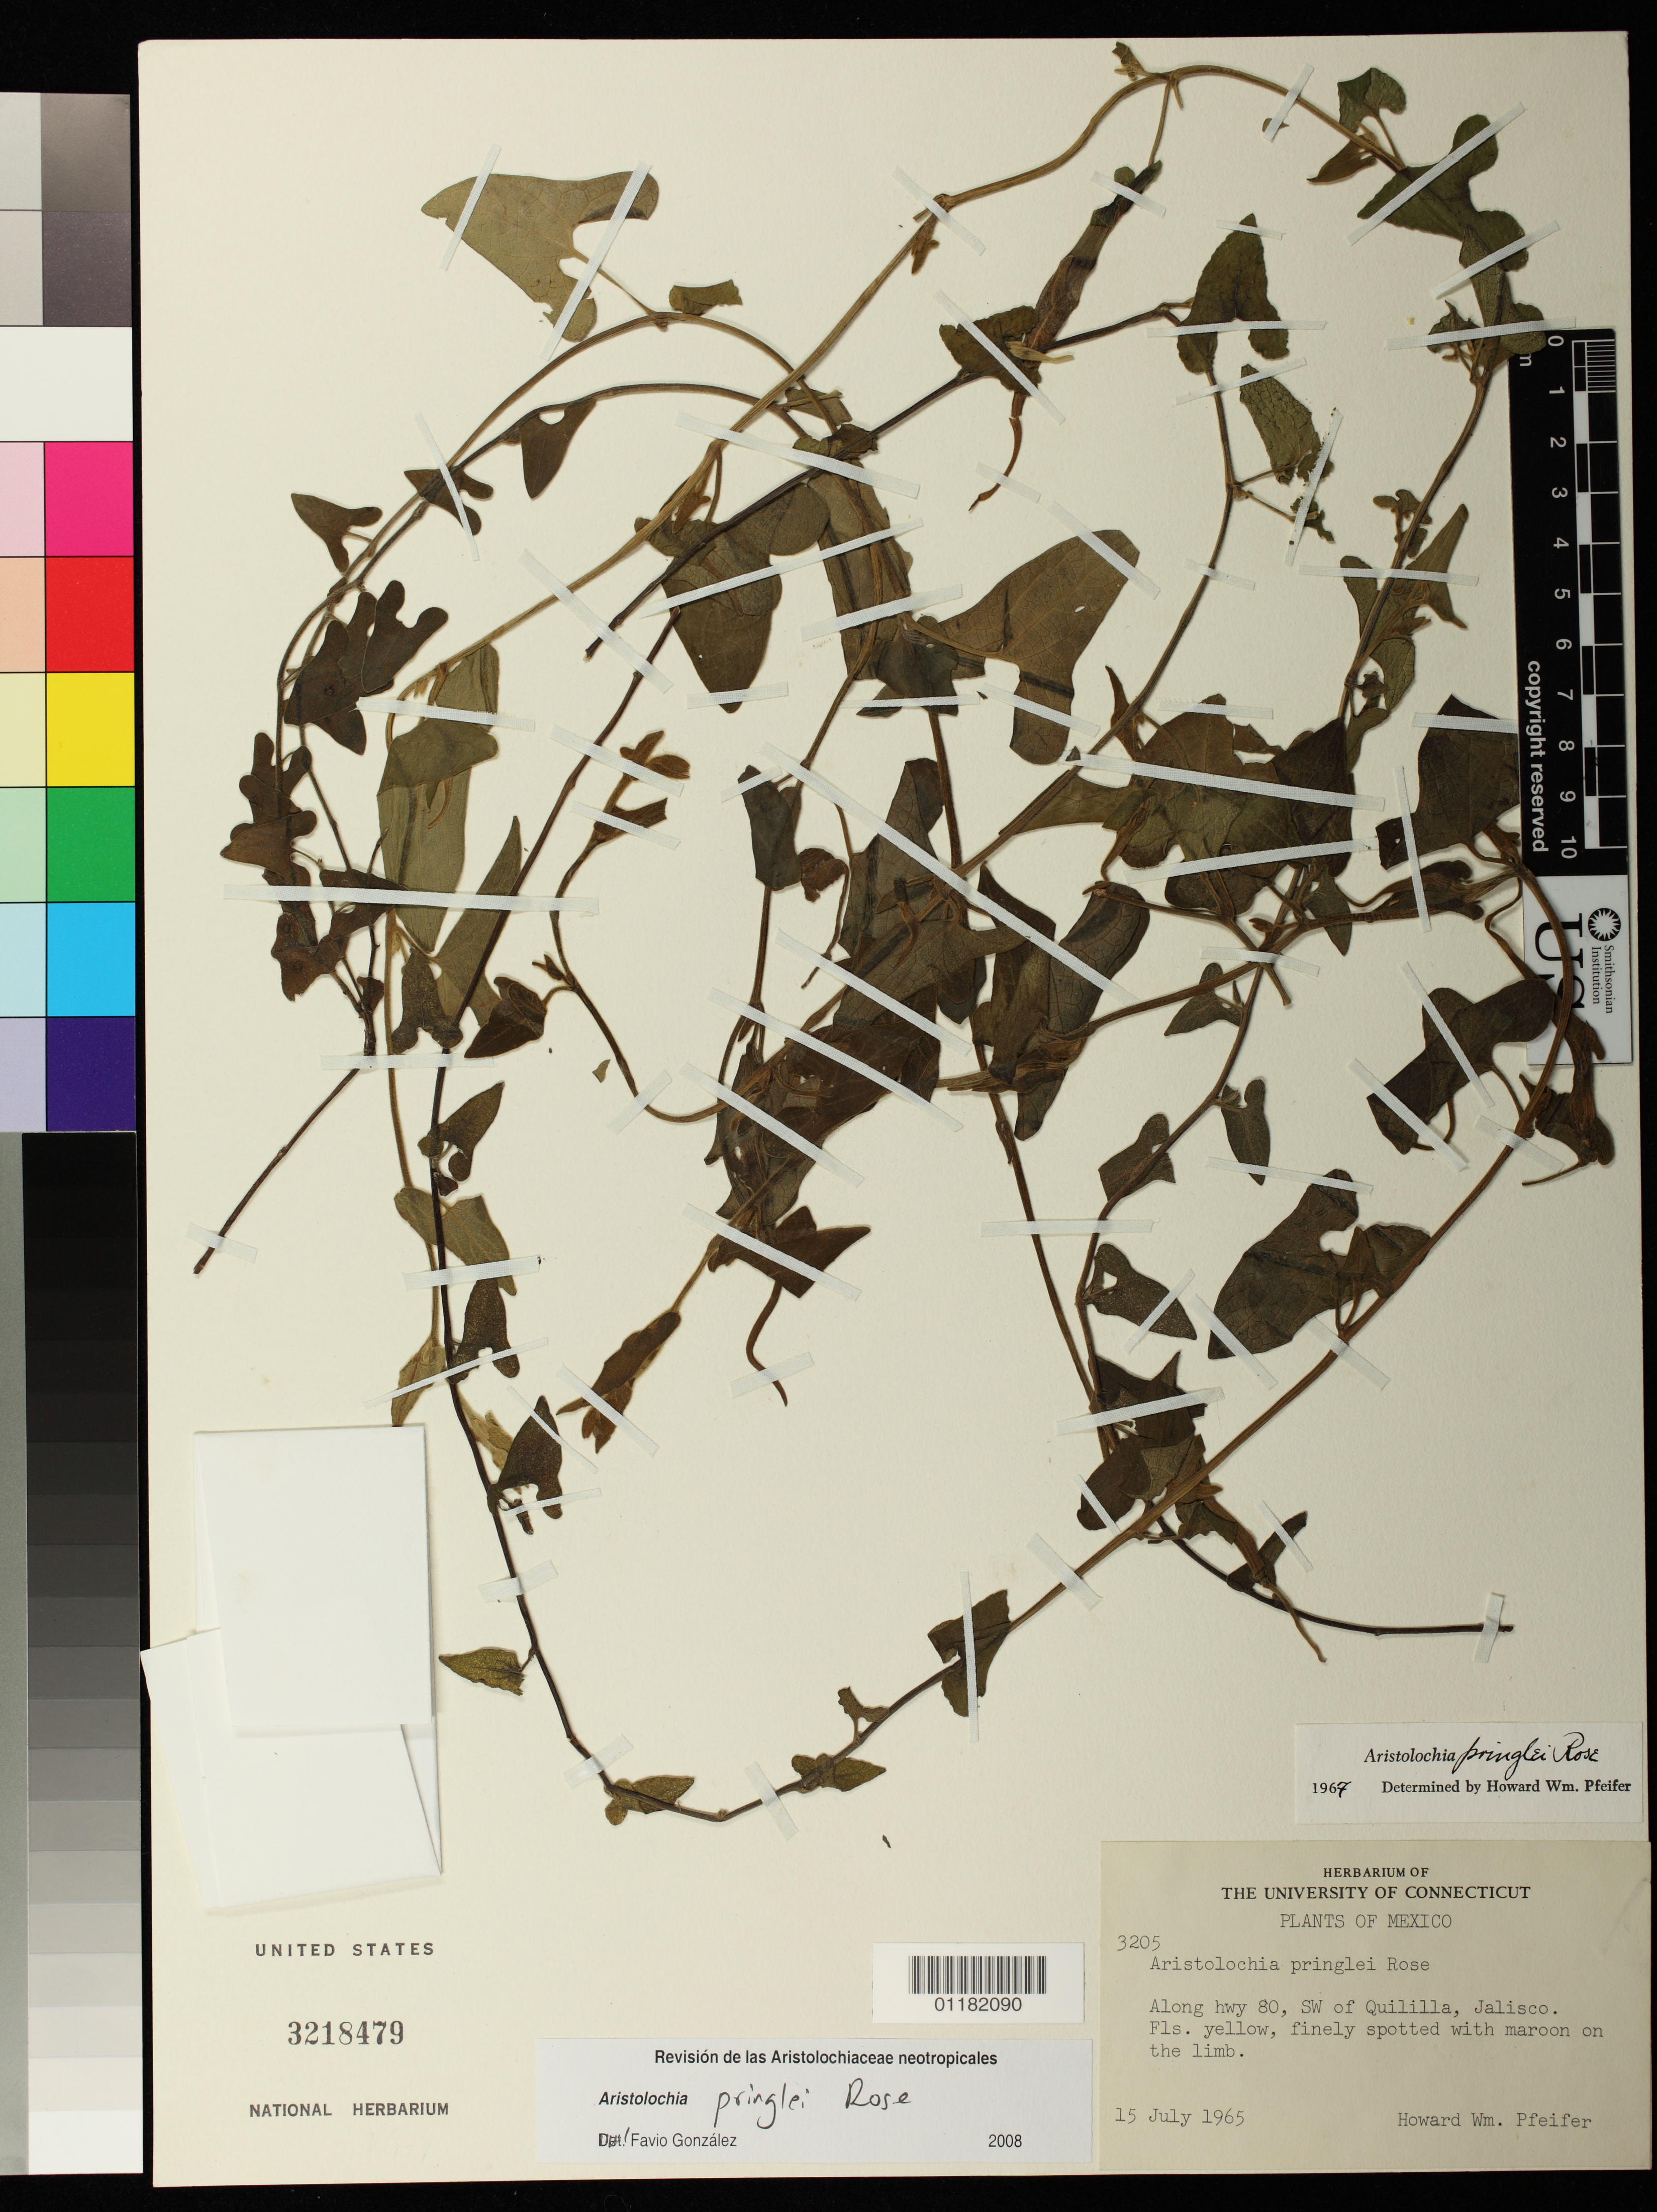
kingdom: Plantae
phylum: Tracheophyta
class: Magnoliopsida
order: Piperales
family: Aristolochiaceae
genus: Aristolochia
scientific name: Aristolochia pringlei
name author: Rose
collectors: H. W. Pfeifer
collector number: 3205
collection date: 1965-07-15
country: Mexico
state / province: Jalisco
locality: Along Hwy 80, SW of Quililla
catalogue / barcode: US 3218479